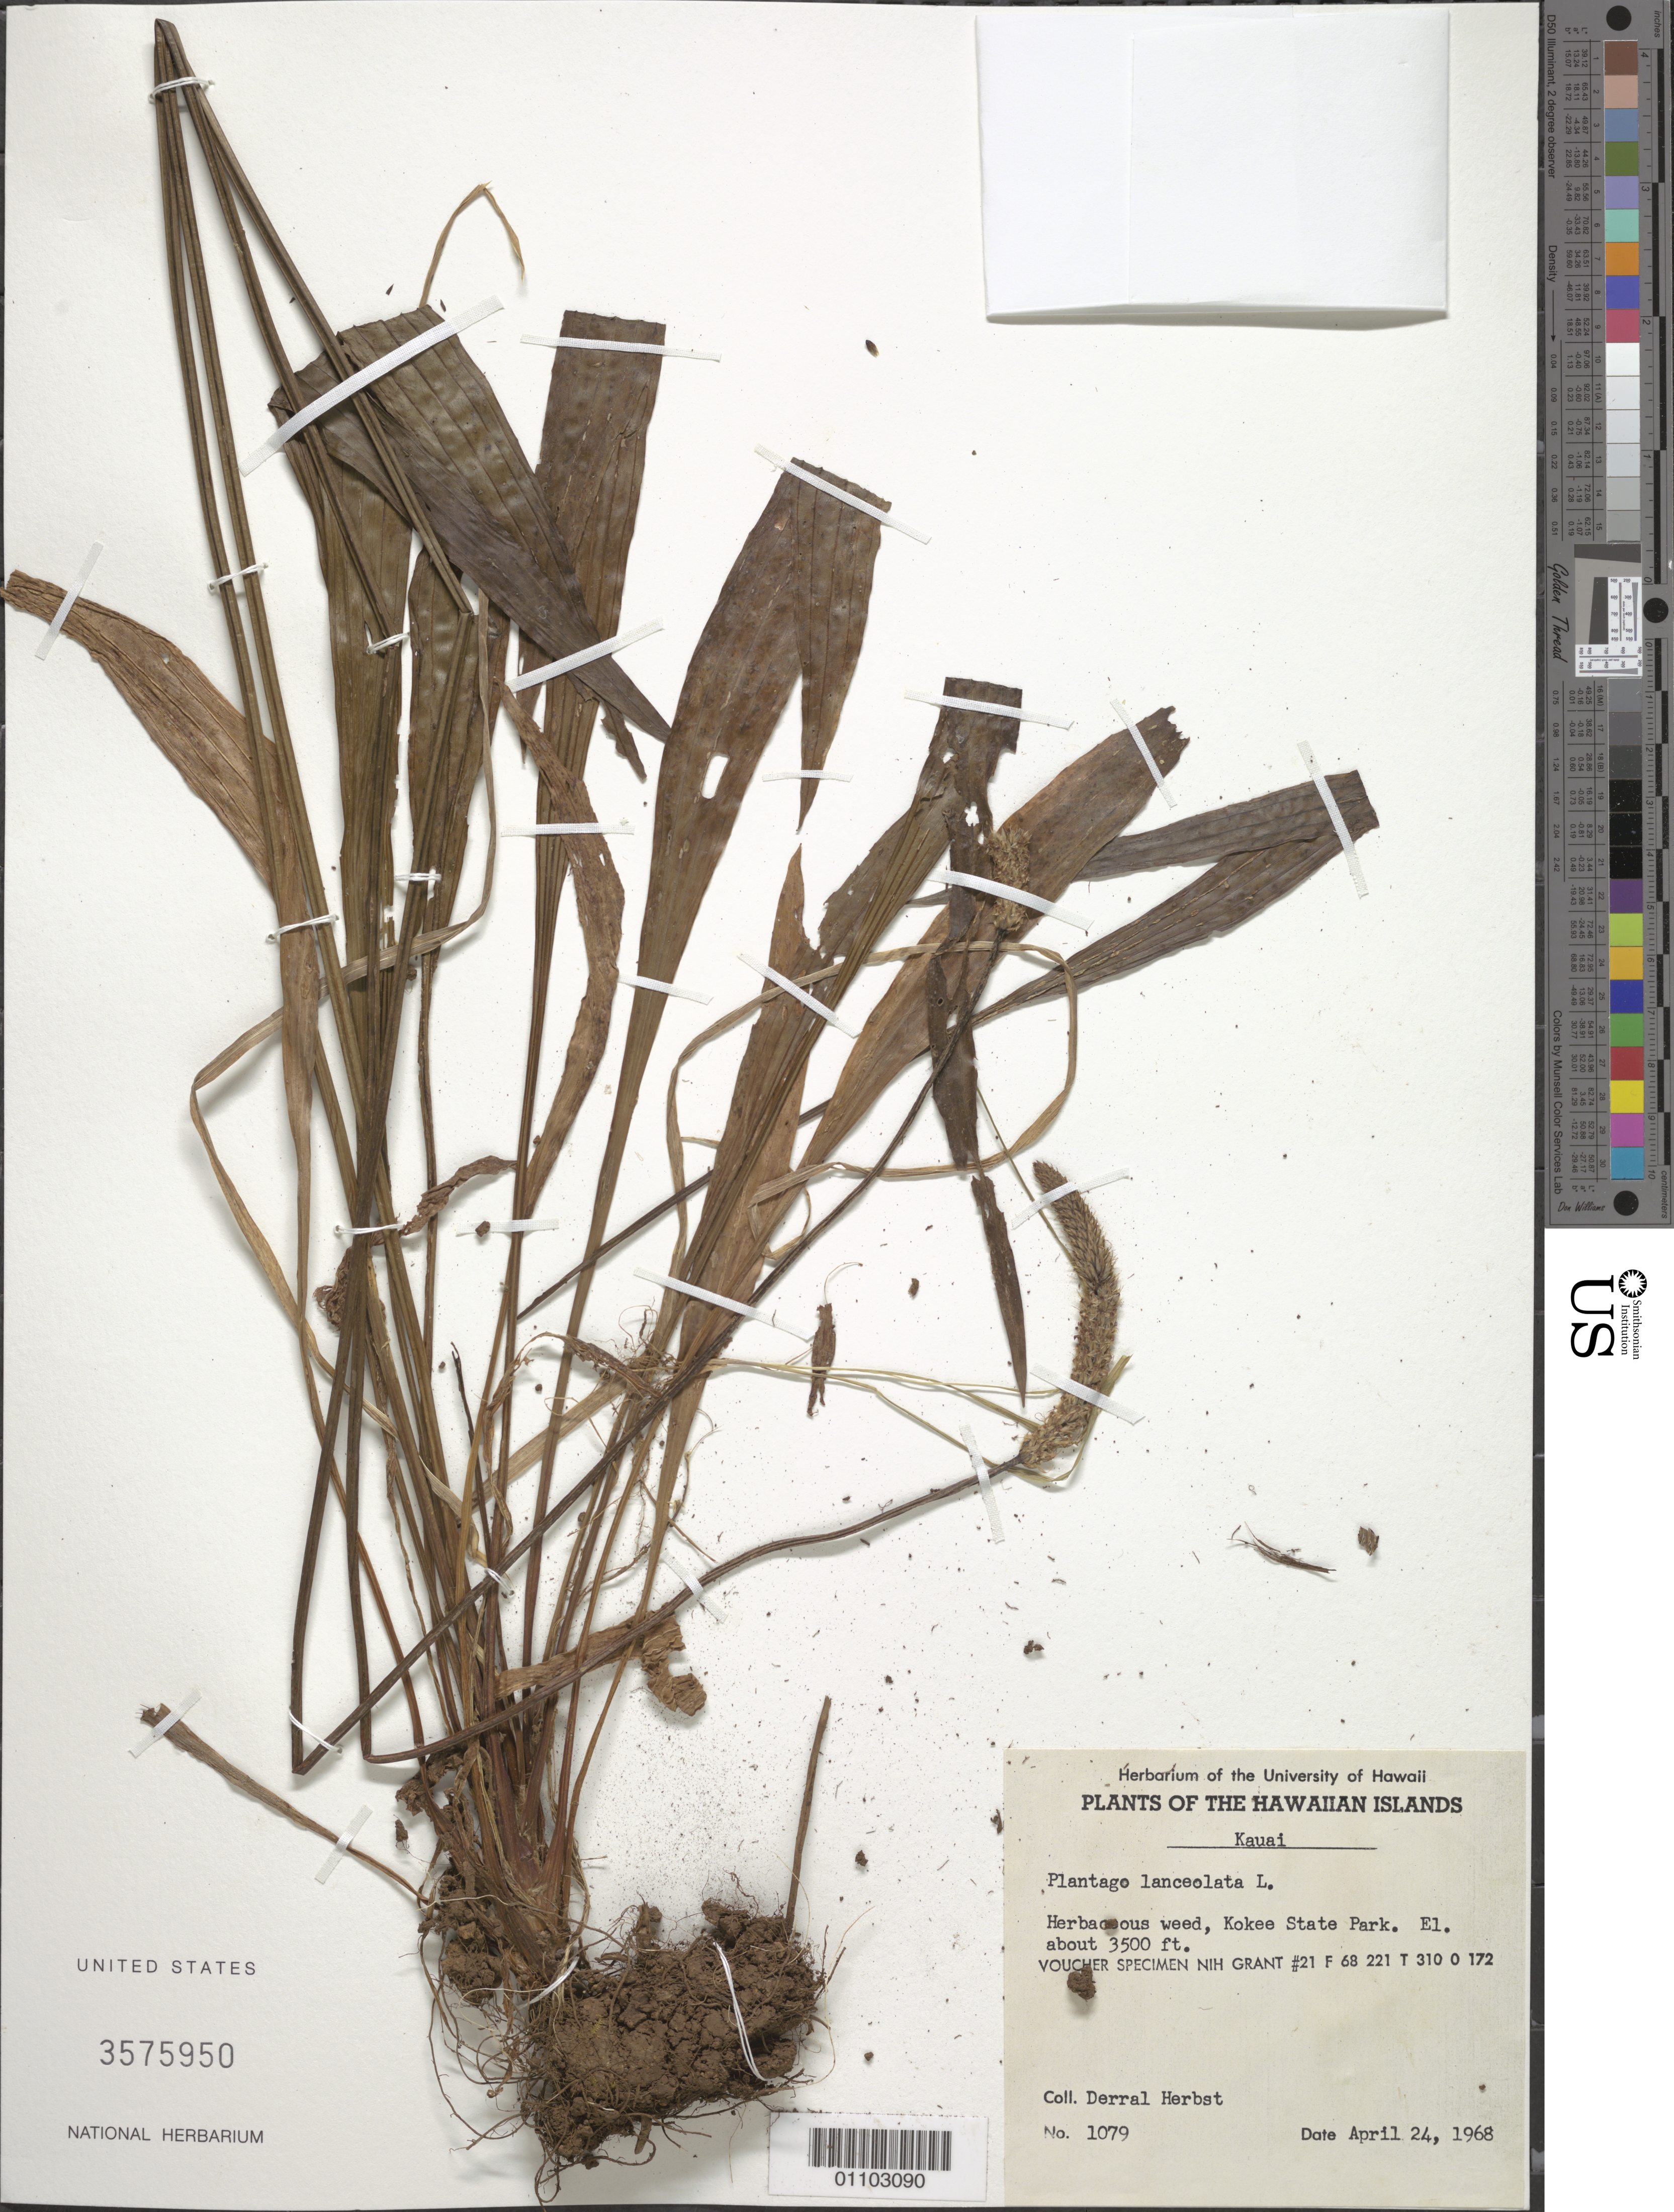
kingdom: Plantae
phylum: Tracheophyta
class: Magnoliopsida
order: Lamiales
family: Plantaginaceae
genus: Plantago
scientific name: Plantago lanceolata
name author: L.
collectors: D. R. Herbst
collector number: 1079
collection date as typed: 24 Apr 1968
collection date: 1968-04-24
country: United States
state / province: Hawaii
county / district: Kauai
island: Kaua'i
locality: Kokee State Park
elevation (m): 1067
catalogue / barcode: US 3575950